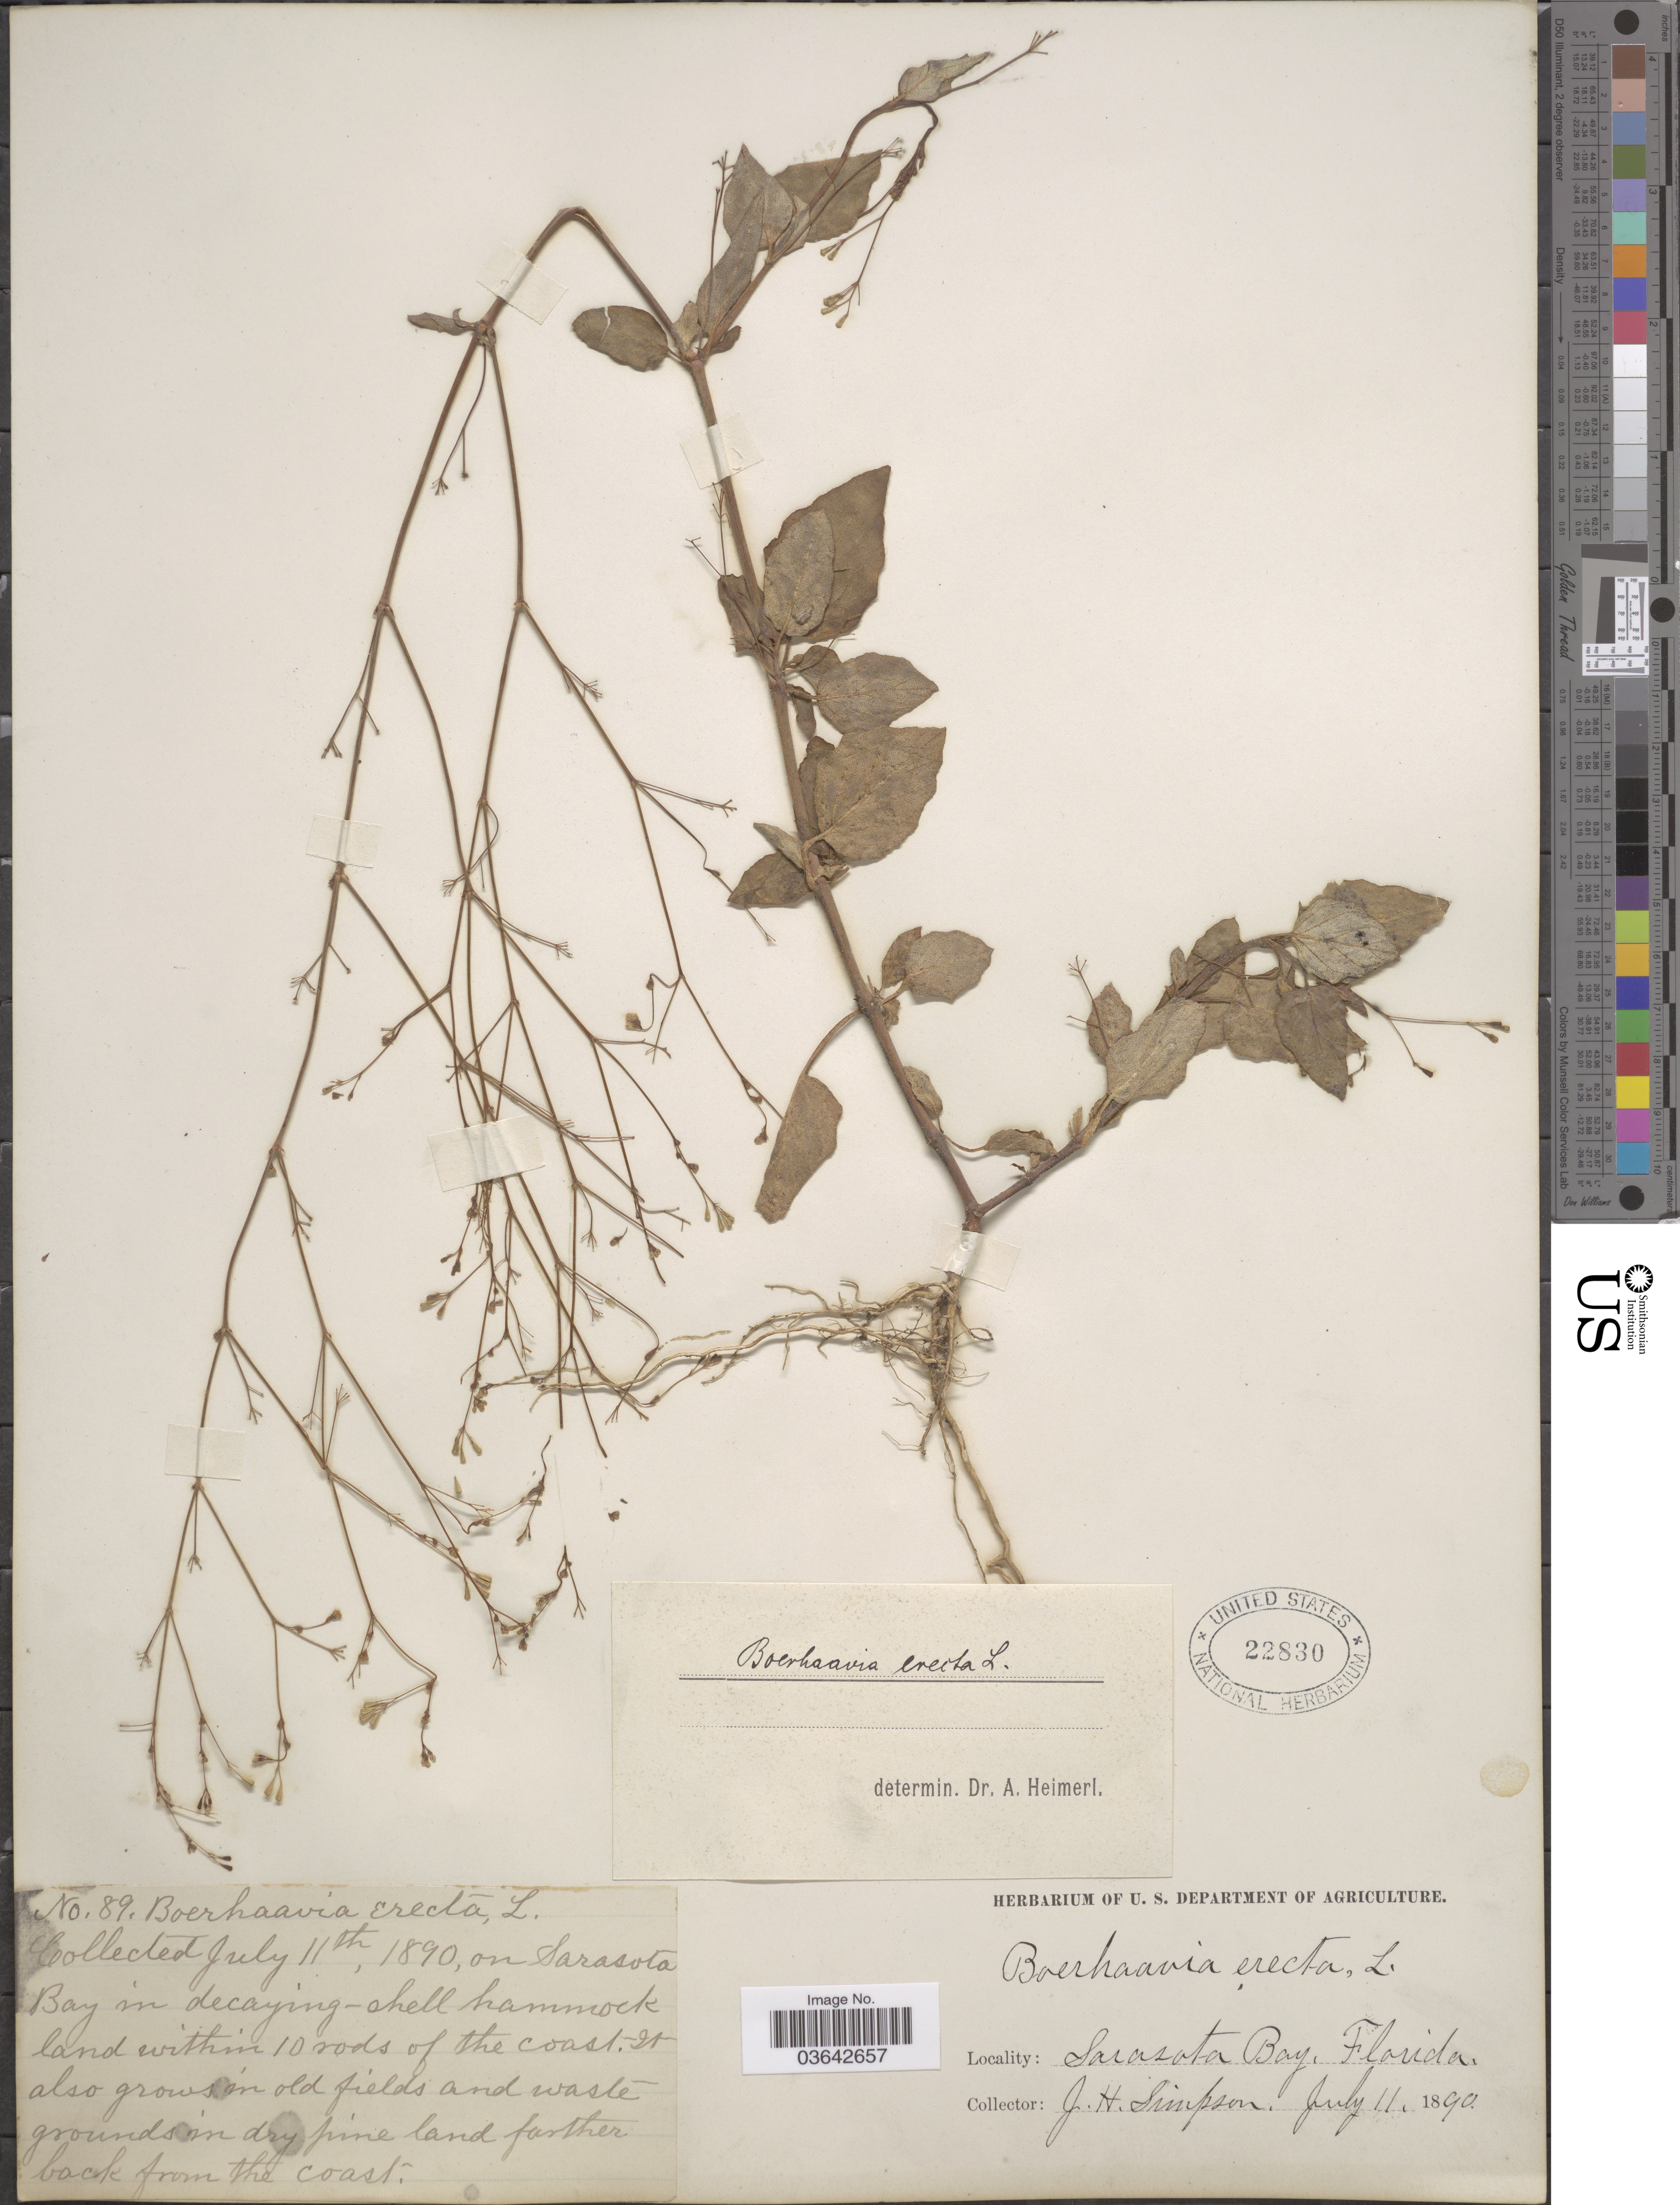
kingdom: Plantae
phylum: Tracheophyta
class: Magnoliopsida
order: Caryophyllales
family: Nyctaginaceae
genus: Boerhavia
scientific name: Boerhavia erecta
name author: L.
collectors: J. H. Simpson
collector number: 89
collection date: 1890-07-11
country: United States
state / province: Florida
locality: Sarasota Bay.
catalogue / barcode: US 22830